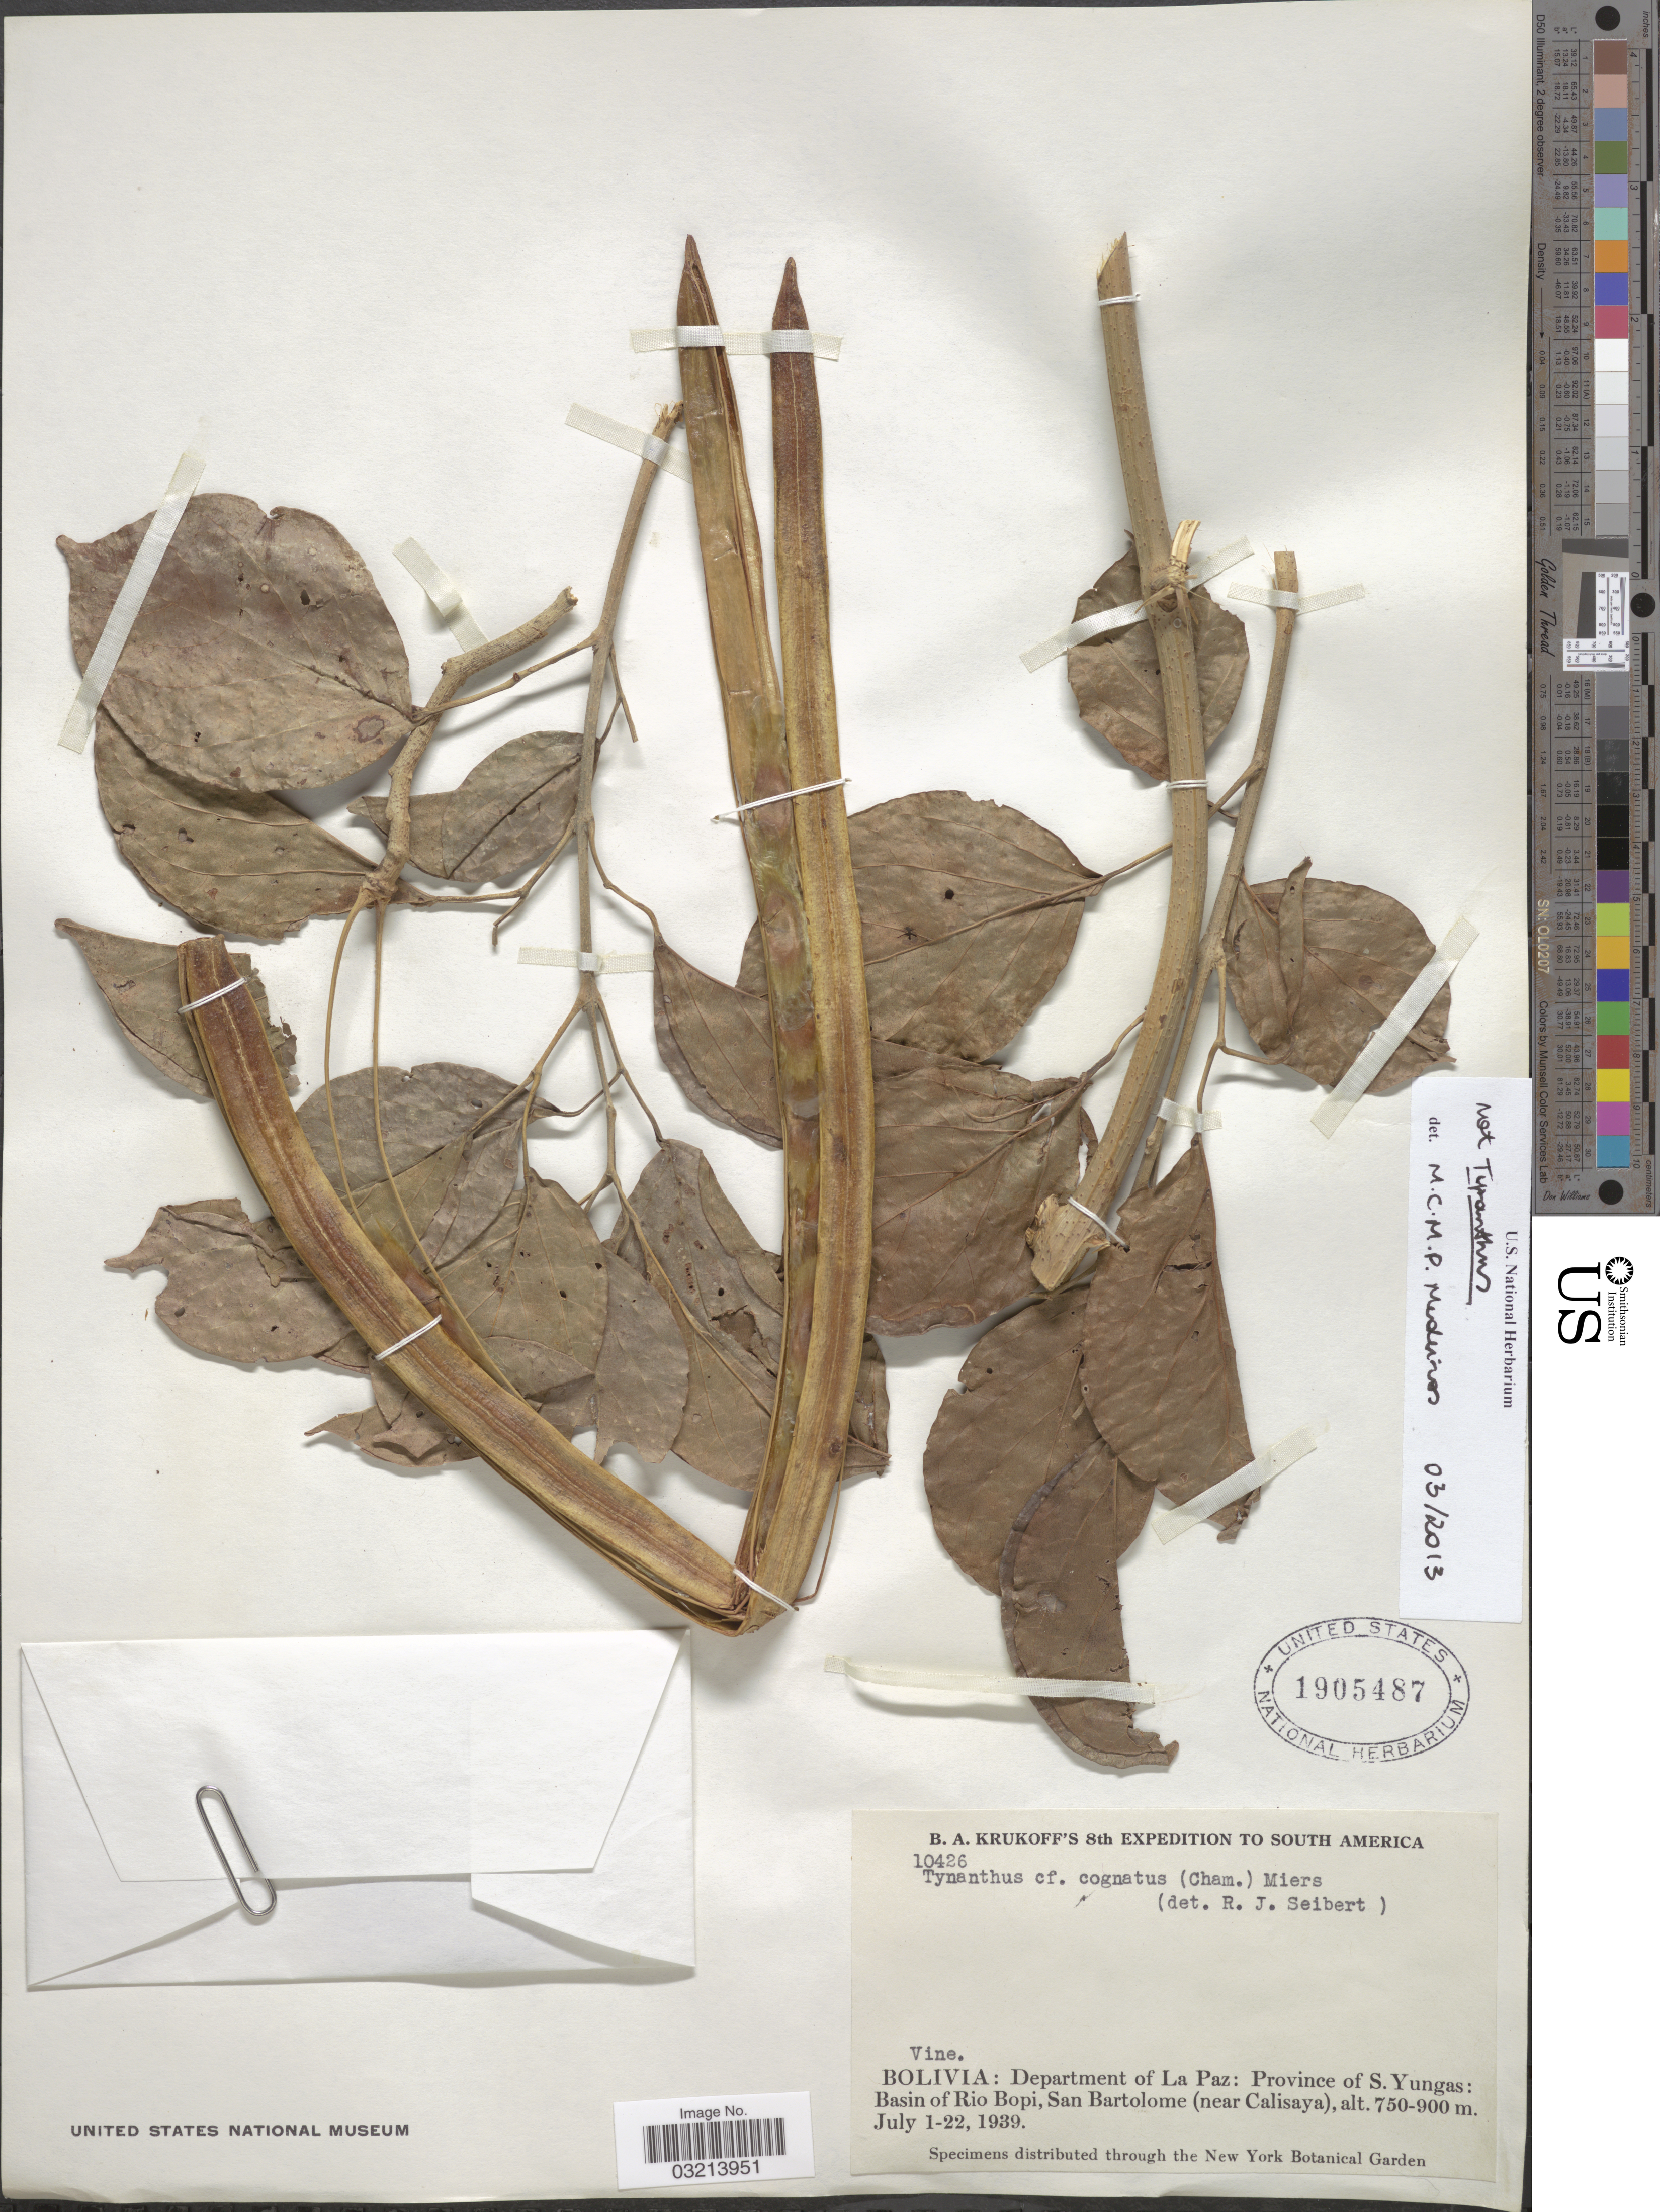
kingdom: Plantae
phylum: Tracheophyta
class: Magnoliopsida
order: Lamiales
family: Bignoniaceae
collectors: B. A. Krukoff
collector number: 10426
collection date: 1939-07-01/1939-07-22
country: Bolivia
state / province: La Paz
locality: Department of La Paz: Province of S.Yungas: Basin of Rio Bopi, San Bartolome (near Calisaya).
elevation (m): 750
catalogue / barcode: US 1905487